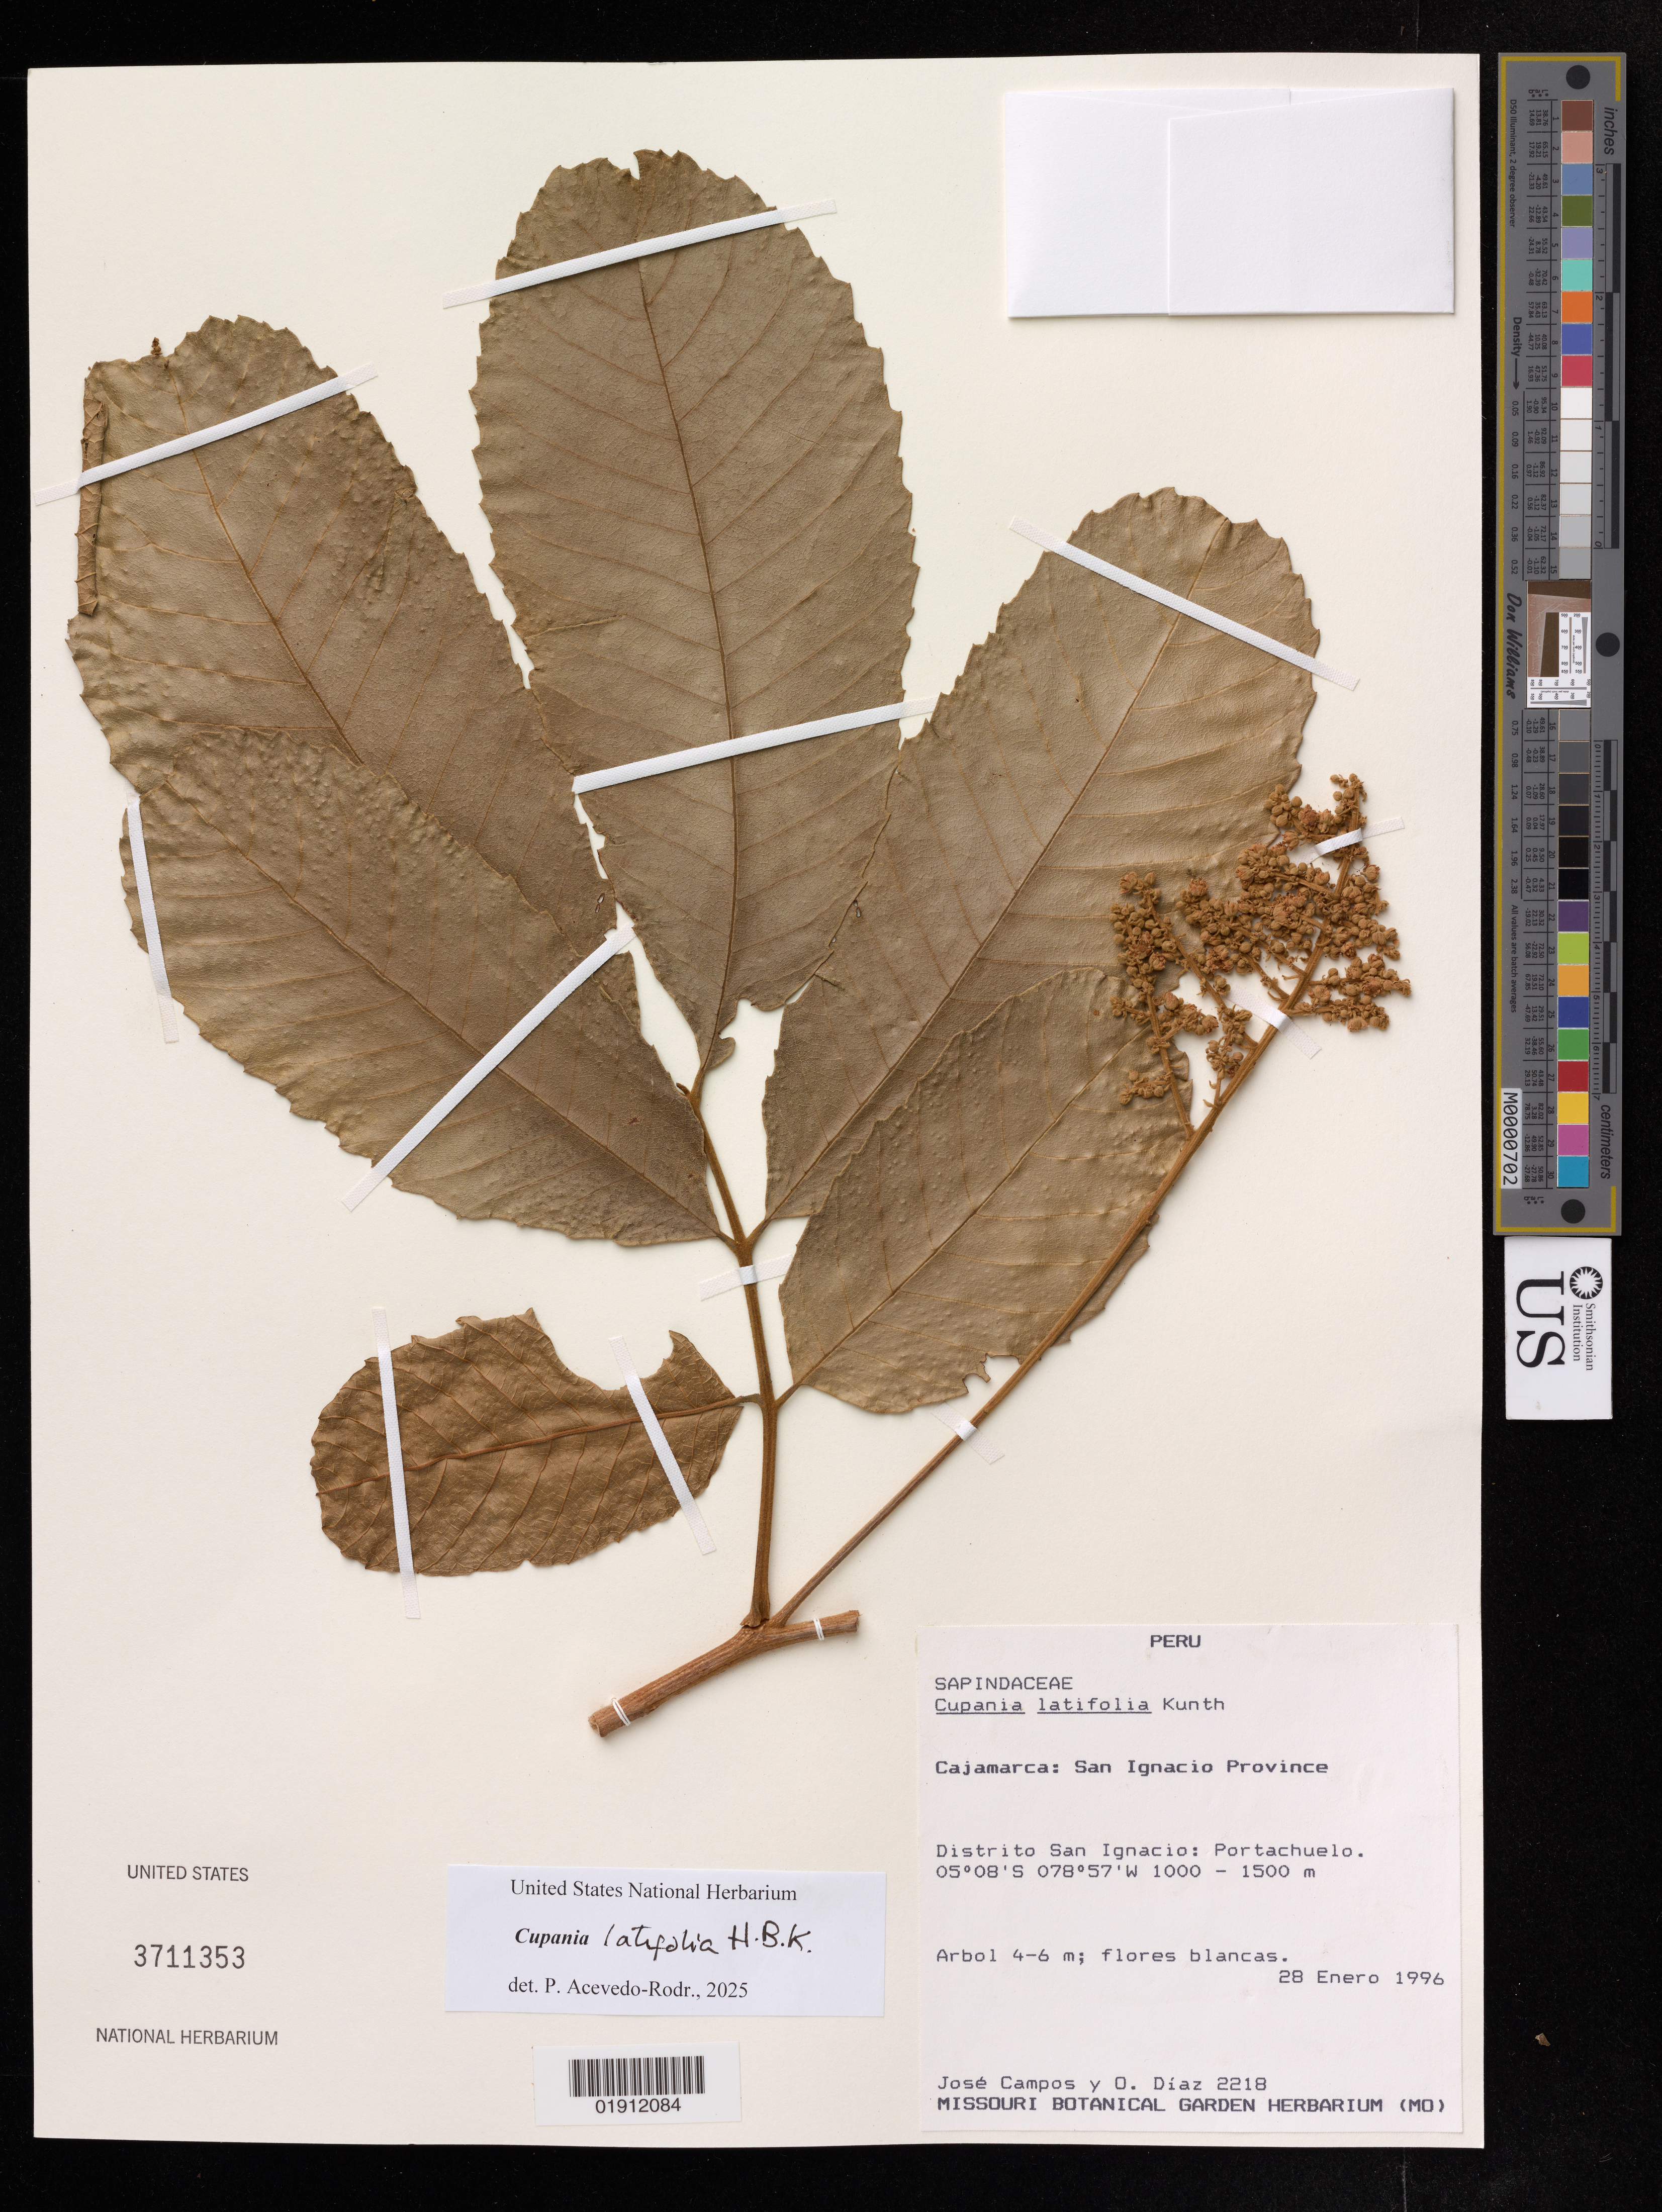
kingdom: Plantae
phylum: Tracheophyta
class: Magnoliopsida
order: Sapindales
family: Sapindaceae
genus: Cupania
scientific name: Cupania latifolia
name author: Kunth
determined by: Acevedo-Rodriguez, P., (US), Smithsonian Institution - National Museum of Natural History (UNITED STATES)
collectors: J. Campos & O. Diaz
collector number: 2218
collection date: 1996-01-28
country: Peru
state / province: Cajamarca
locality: San Ignacio Province; Portachuelo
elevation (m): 1000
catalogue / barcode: US 3711353